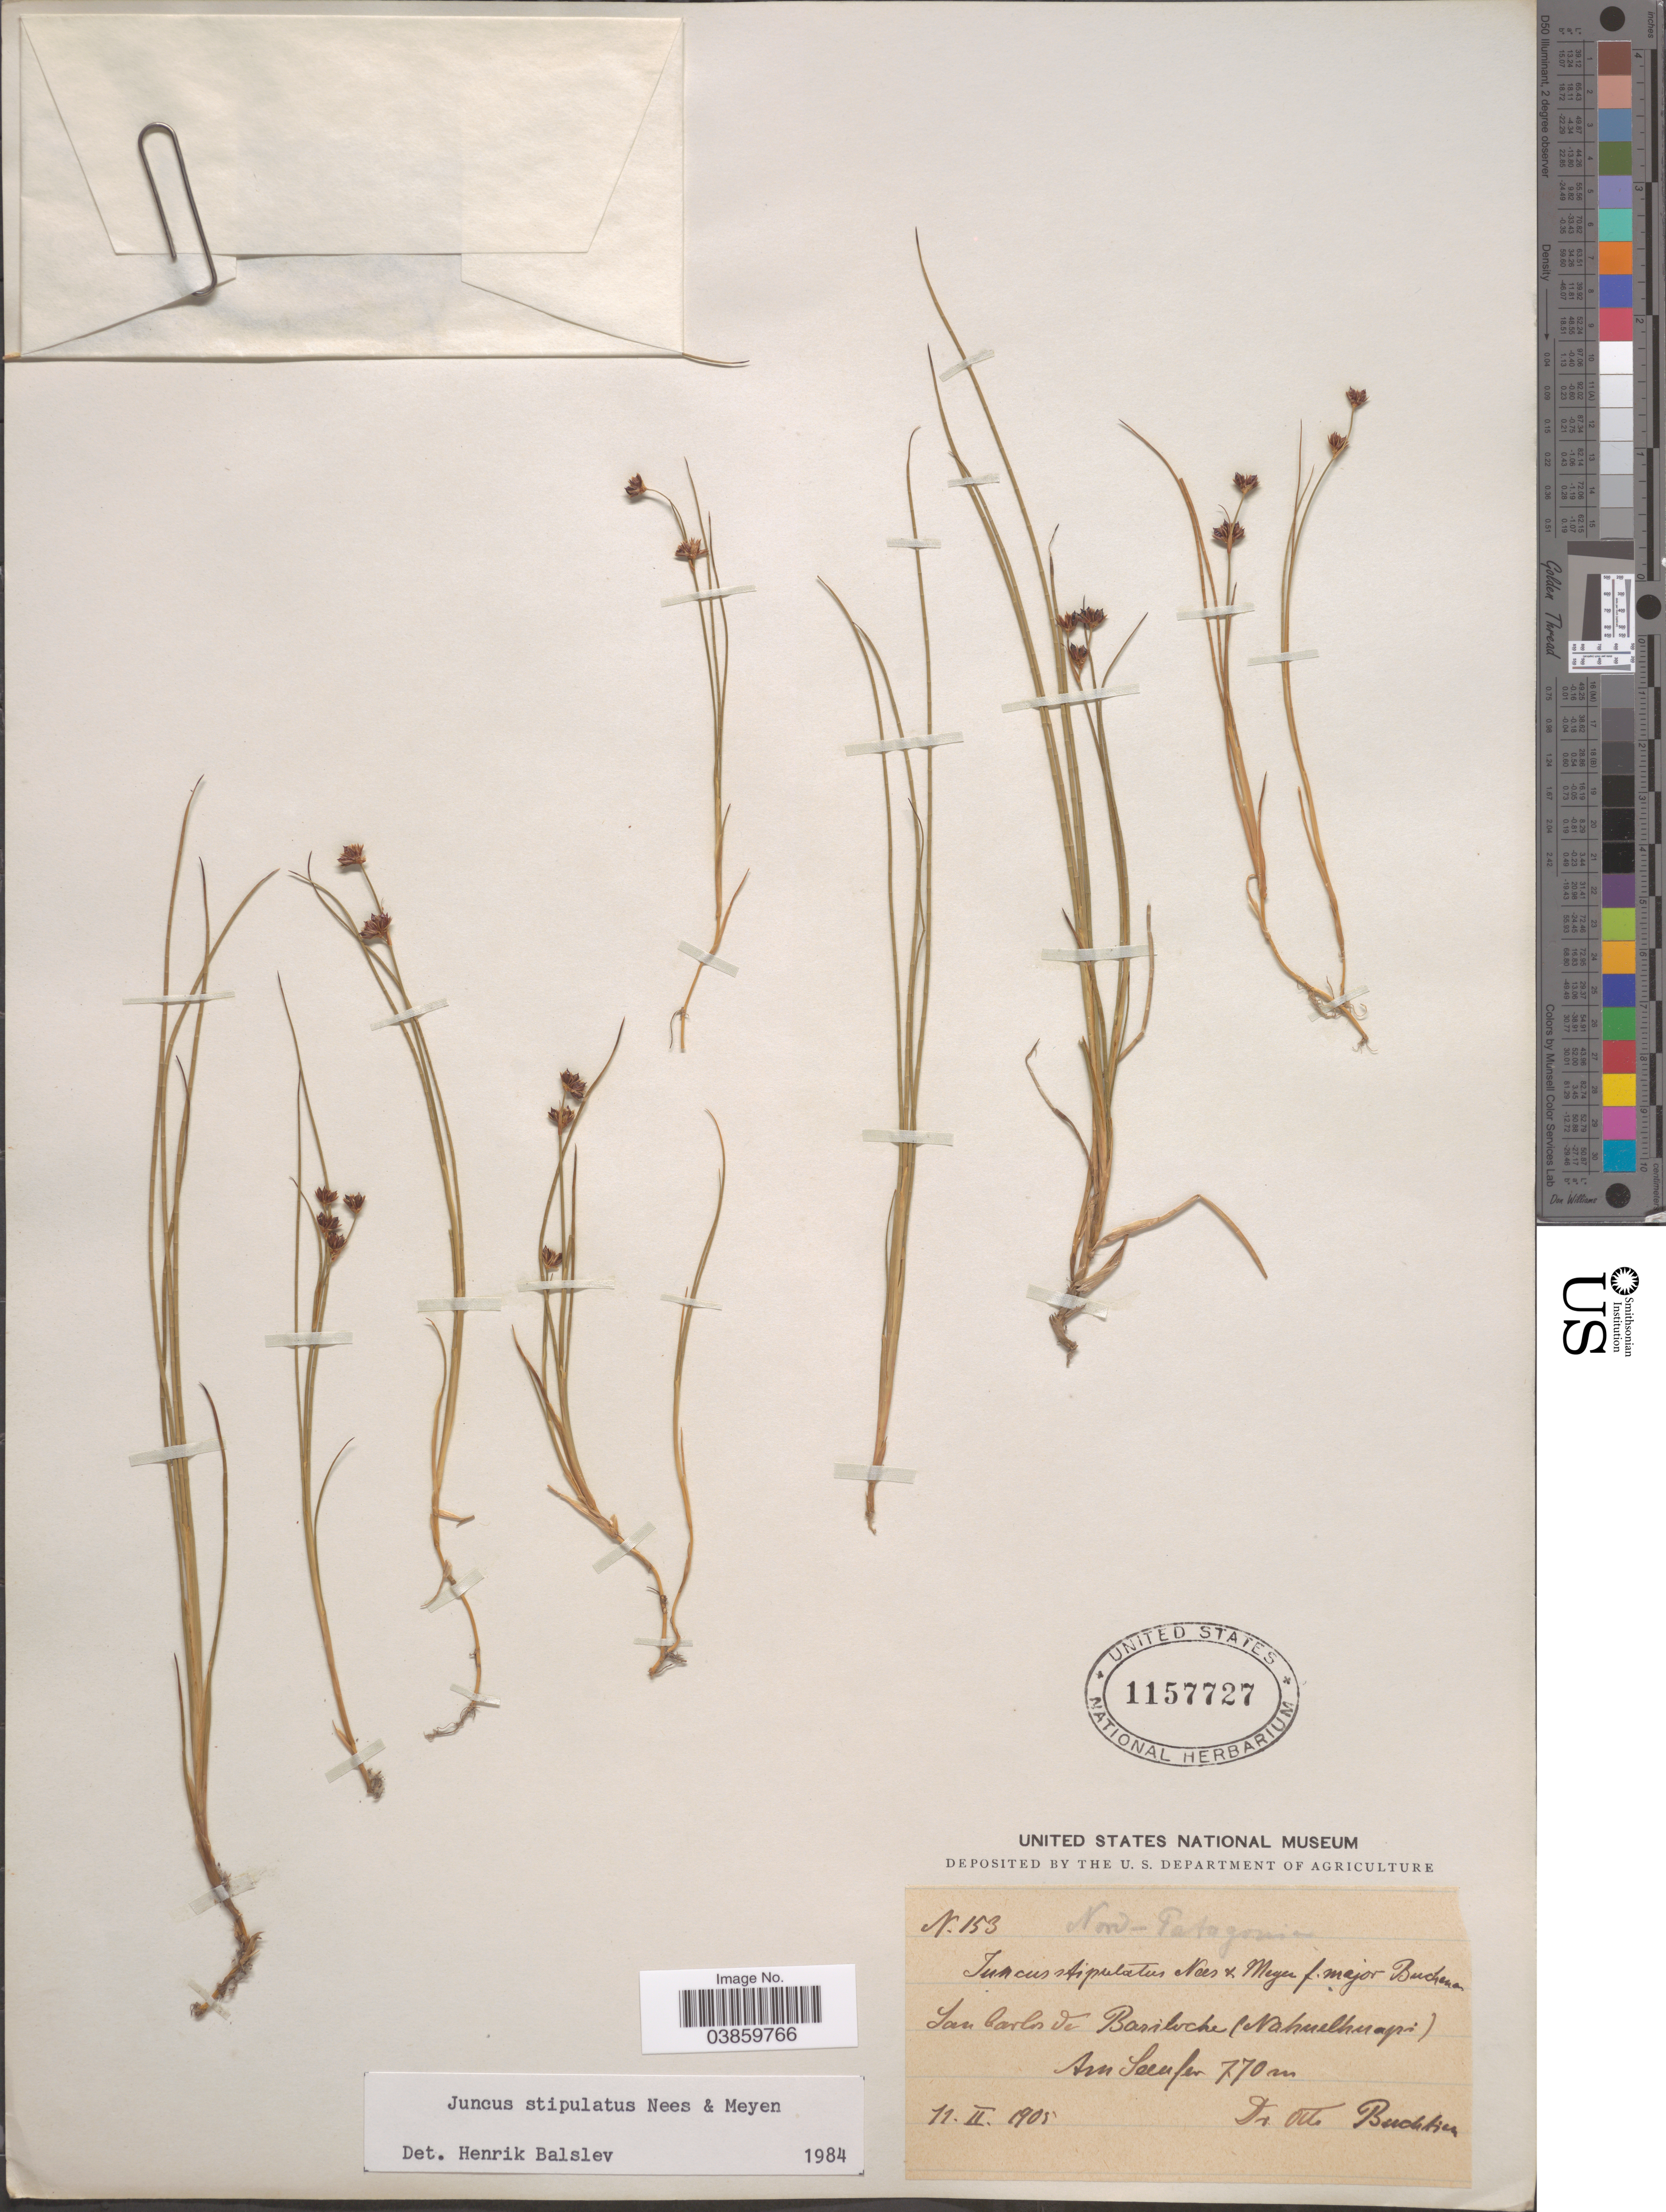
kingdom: Plantae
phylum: Tracheophyta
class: Liliopsida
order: Poales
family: Juncaceae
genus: Juncus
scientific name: Juncus stipulatus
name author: Nees & Meyen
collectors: O. Buchtien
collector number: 153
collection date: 1905-02-11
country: Argentina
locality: Nord-Patagonia. San Carlos de Bariloche (Nahuelhuapi) Am Seeufer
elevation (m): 770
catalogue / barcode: US 1157727